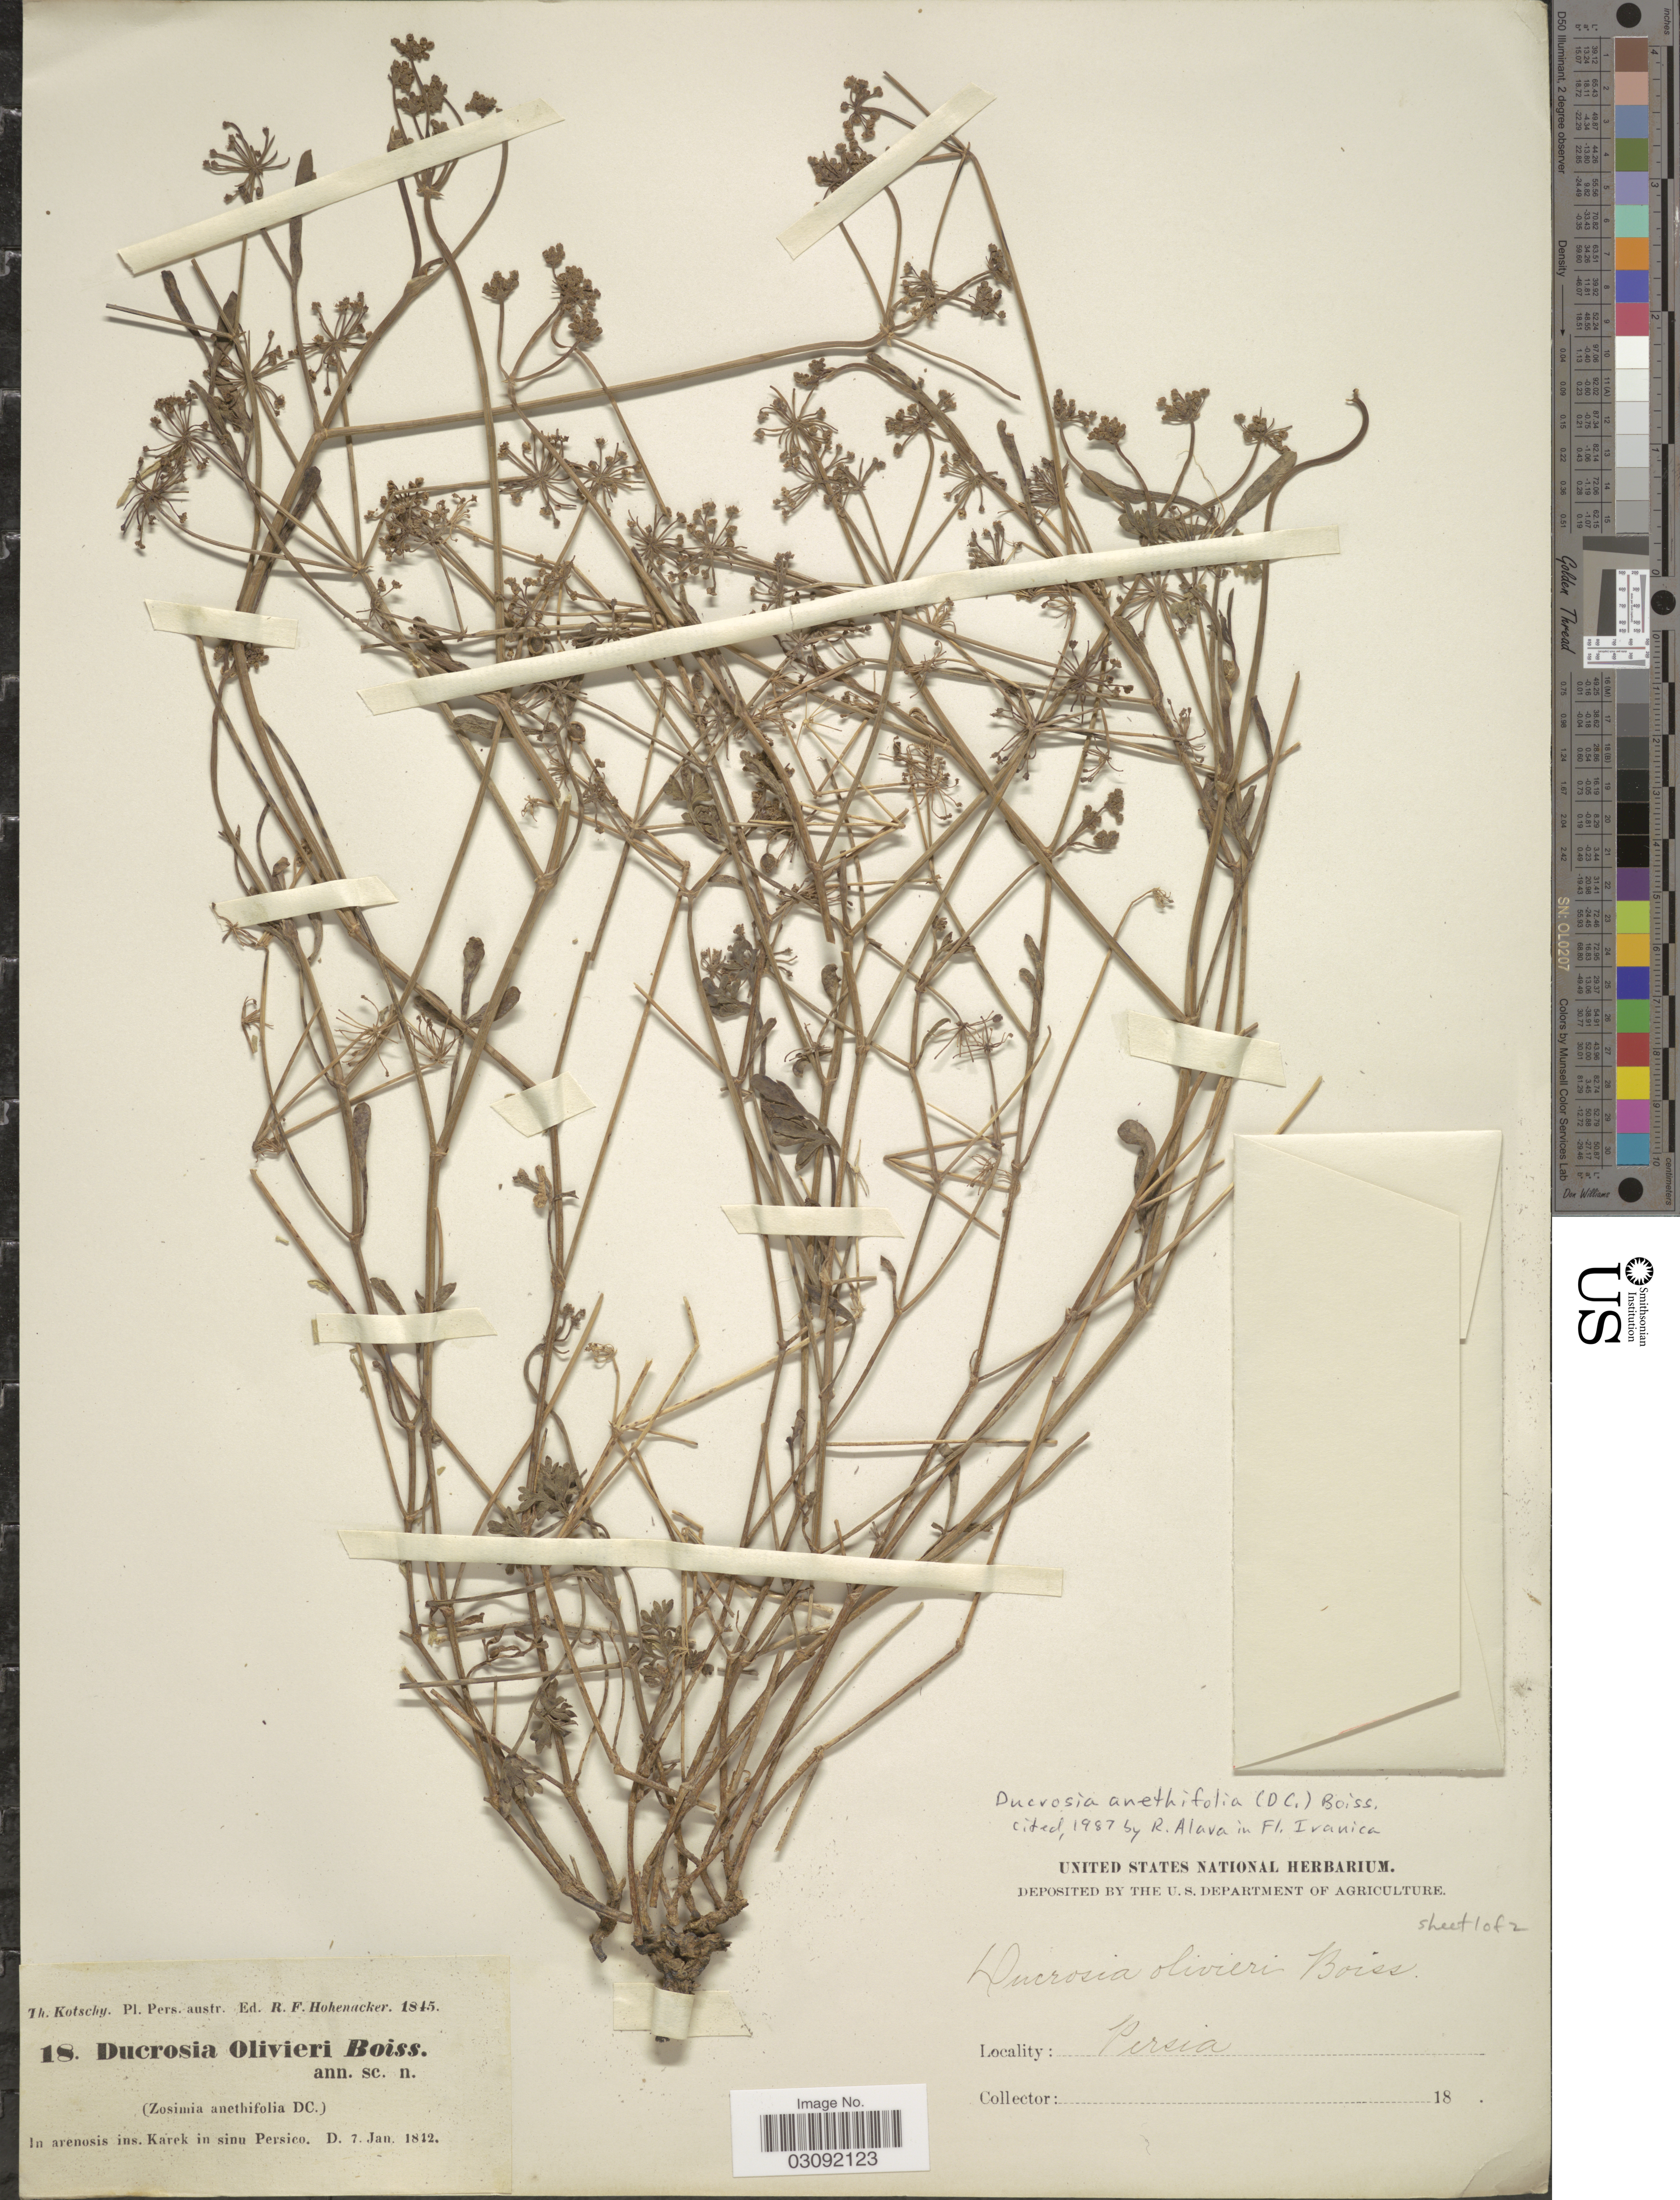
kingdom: Plantae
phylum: Tracheophyta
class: Magnoliopsida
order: Apiales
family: Apiaceae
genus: Ducrosia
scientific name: Ducrosia anethifolia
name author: (DC.) Boiss.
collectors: K. G. Kotschy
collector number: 18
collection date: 1812-01-07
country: Iran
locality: Pers. austr. In arenosis ins. Karek in sinu Persico. Persia.